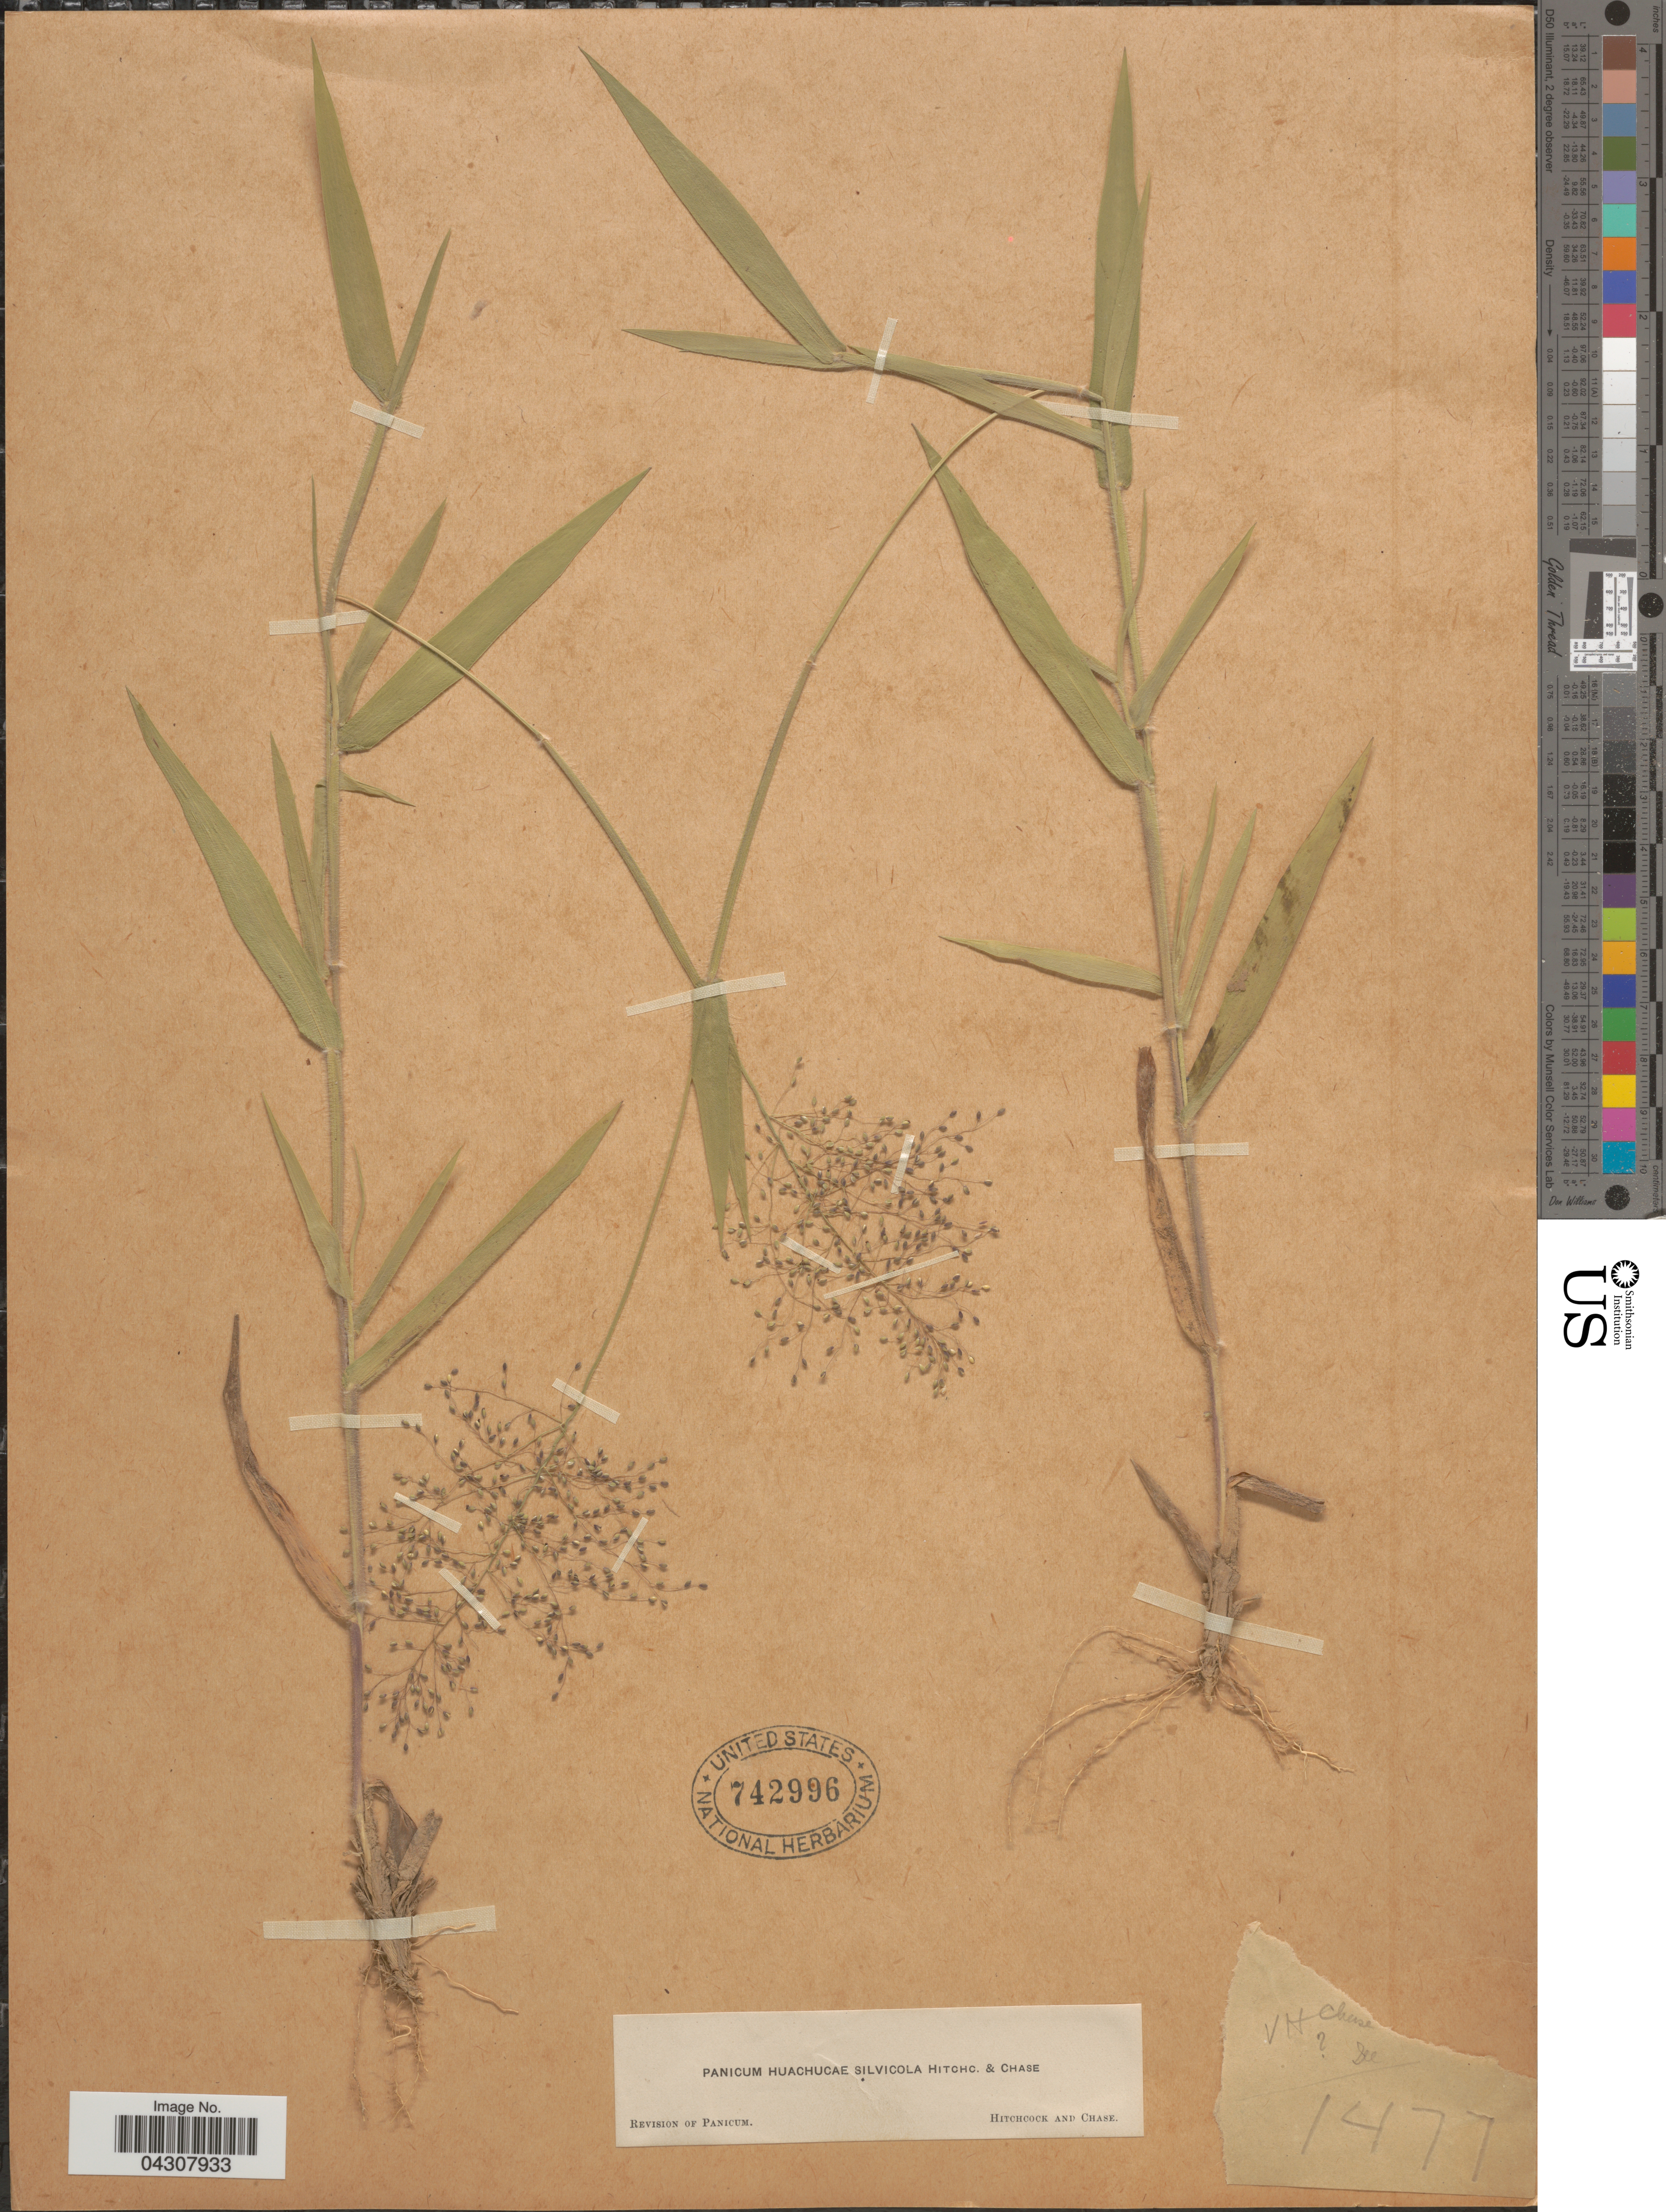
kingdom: Plantae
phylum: Tracheophyta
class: Liliopsida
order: Poales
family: Poaceae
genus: Dichanthelium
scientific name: Dichanthelium acuminatum var. acuminatum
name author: (Sw.) Gould & C.A. Clark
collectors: V. H. Chase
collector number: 1477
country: United States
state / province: Illinois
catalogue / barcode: US 742996